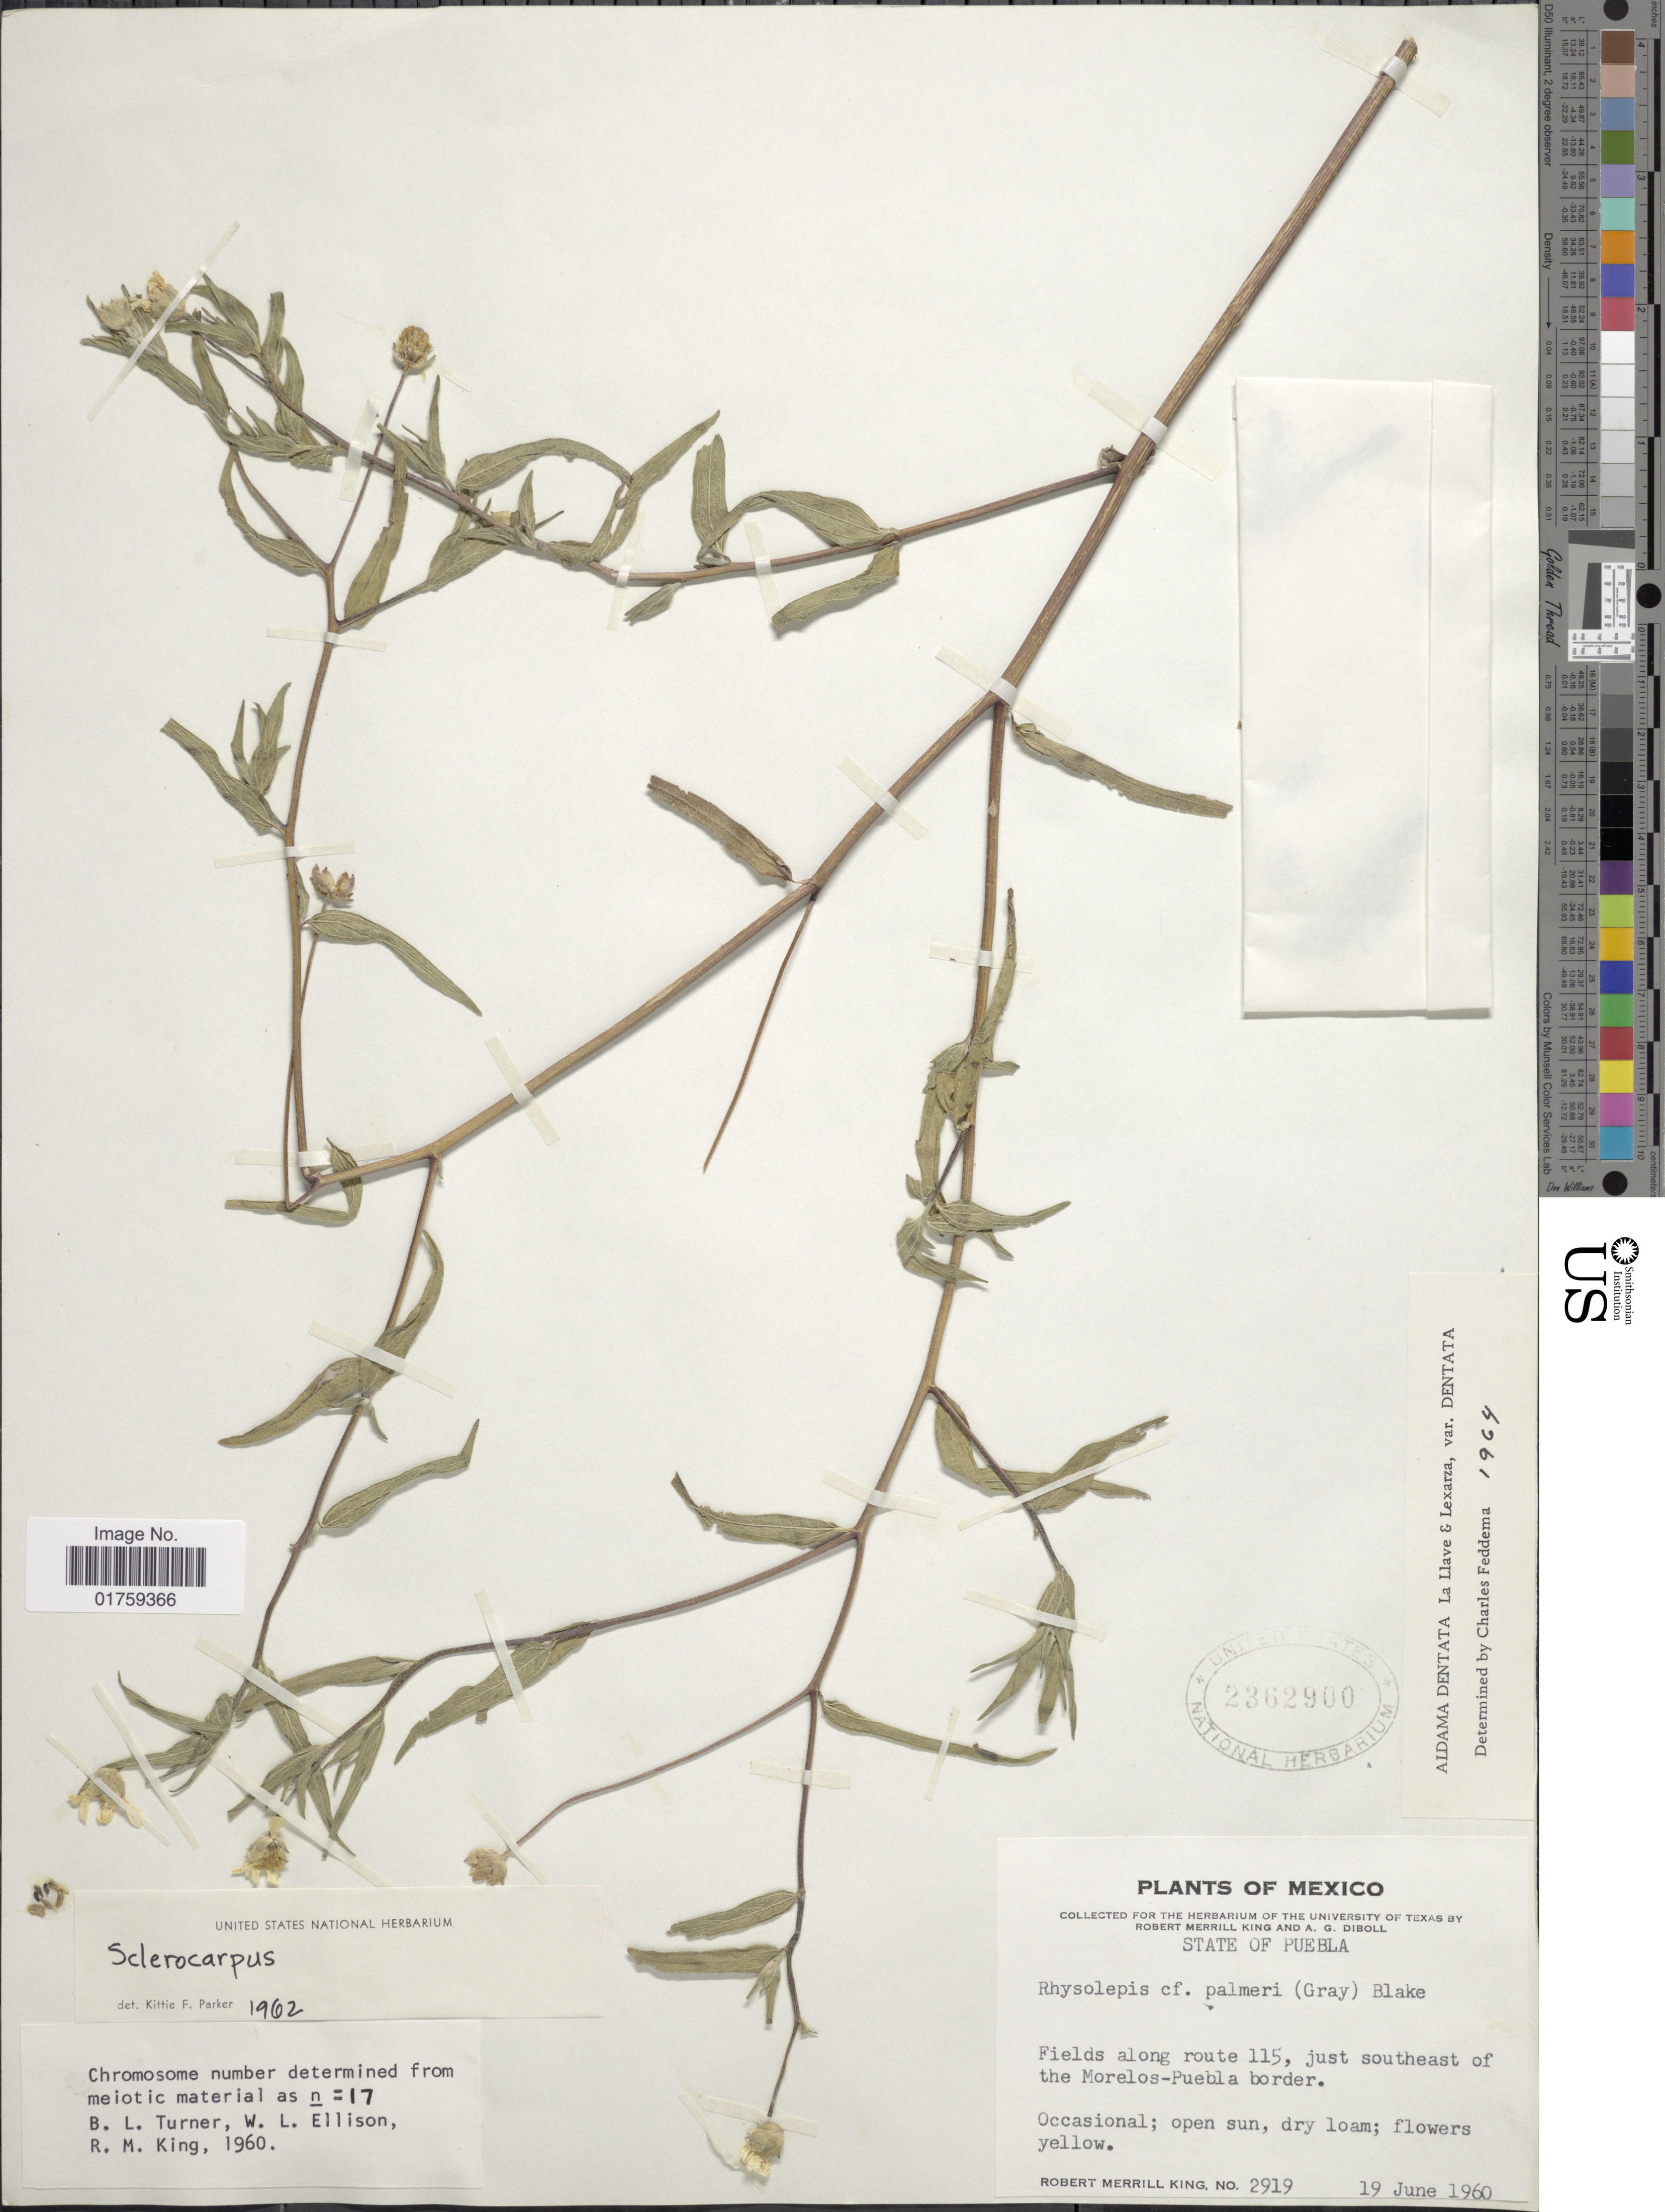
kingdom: Plantae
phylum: Tracheophyta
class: Magnoliopsida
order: Asterales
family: Asteraceae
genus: Sclerocarpus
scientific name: Sclerocarpus dentatus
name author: (La Llave) Benth. & Hook. f. ex Hemsl.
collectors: R. M. King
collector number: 2919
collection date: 1960-06-19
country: Mexico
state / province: Puebla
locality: State of Puebla. Fields along route 115, just southeast of the Morelos-Puebla border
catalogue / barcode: US 2362900